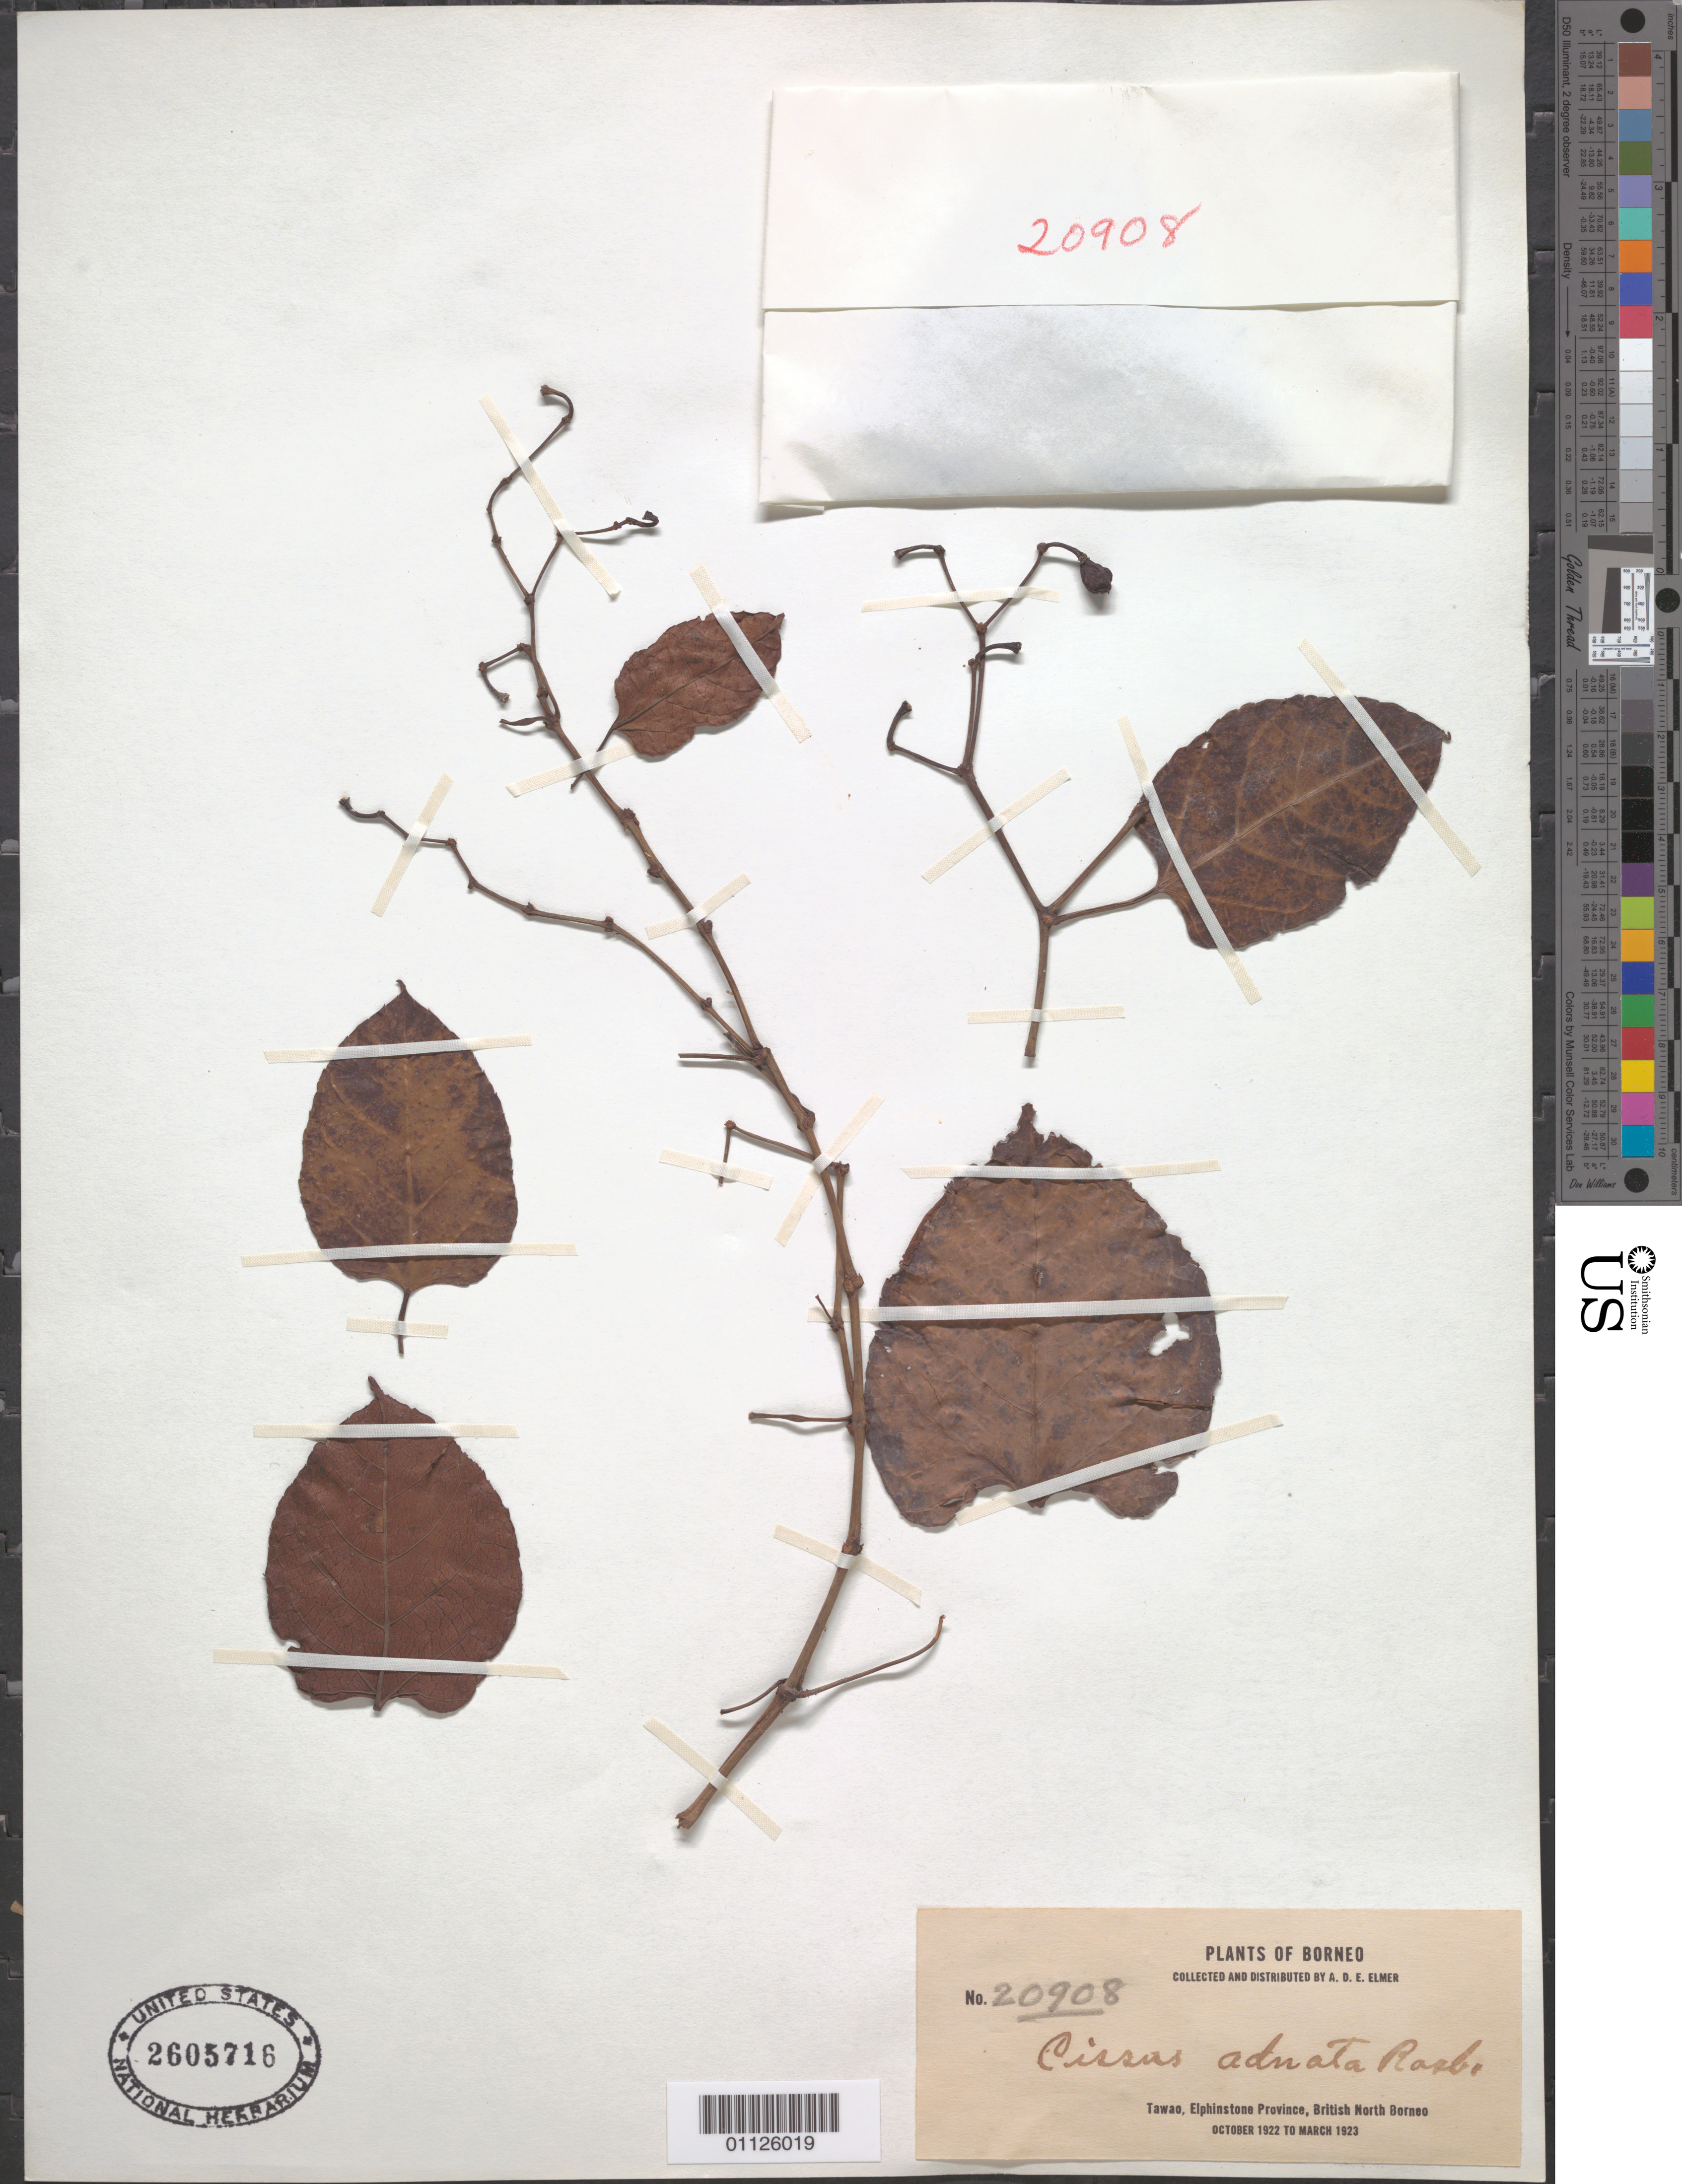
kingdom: Plantae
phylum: Tracheophyta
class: Magnoliopsida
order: Vitales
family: Vitaceae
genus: Cissus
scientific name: Cissus adnata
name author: Roxb.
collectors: A. D. E. Elmer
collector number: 20908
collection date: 1922-10/1923-03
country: Malaysia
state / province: Sabah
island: Borneo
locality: Tawao, Elphinstone Province, British North Borneo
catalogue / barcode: US 2605716